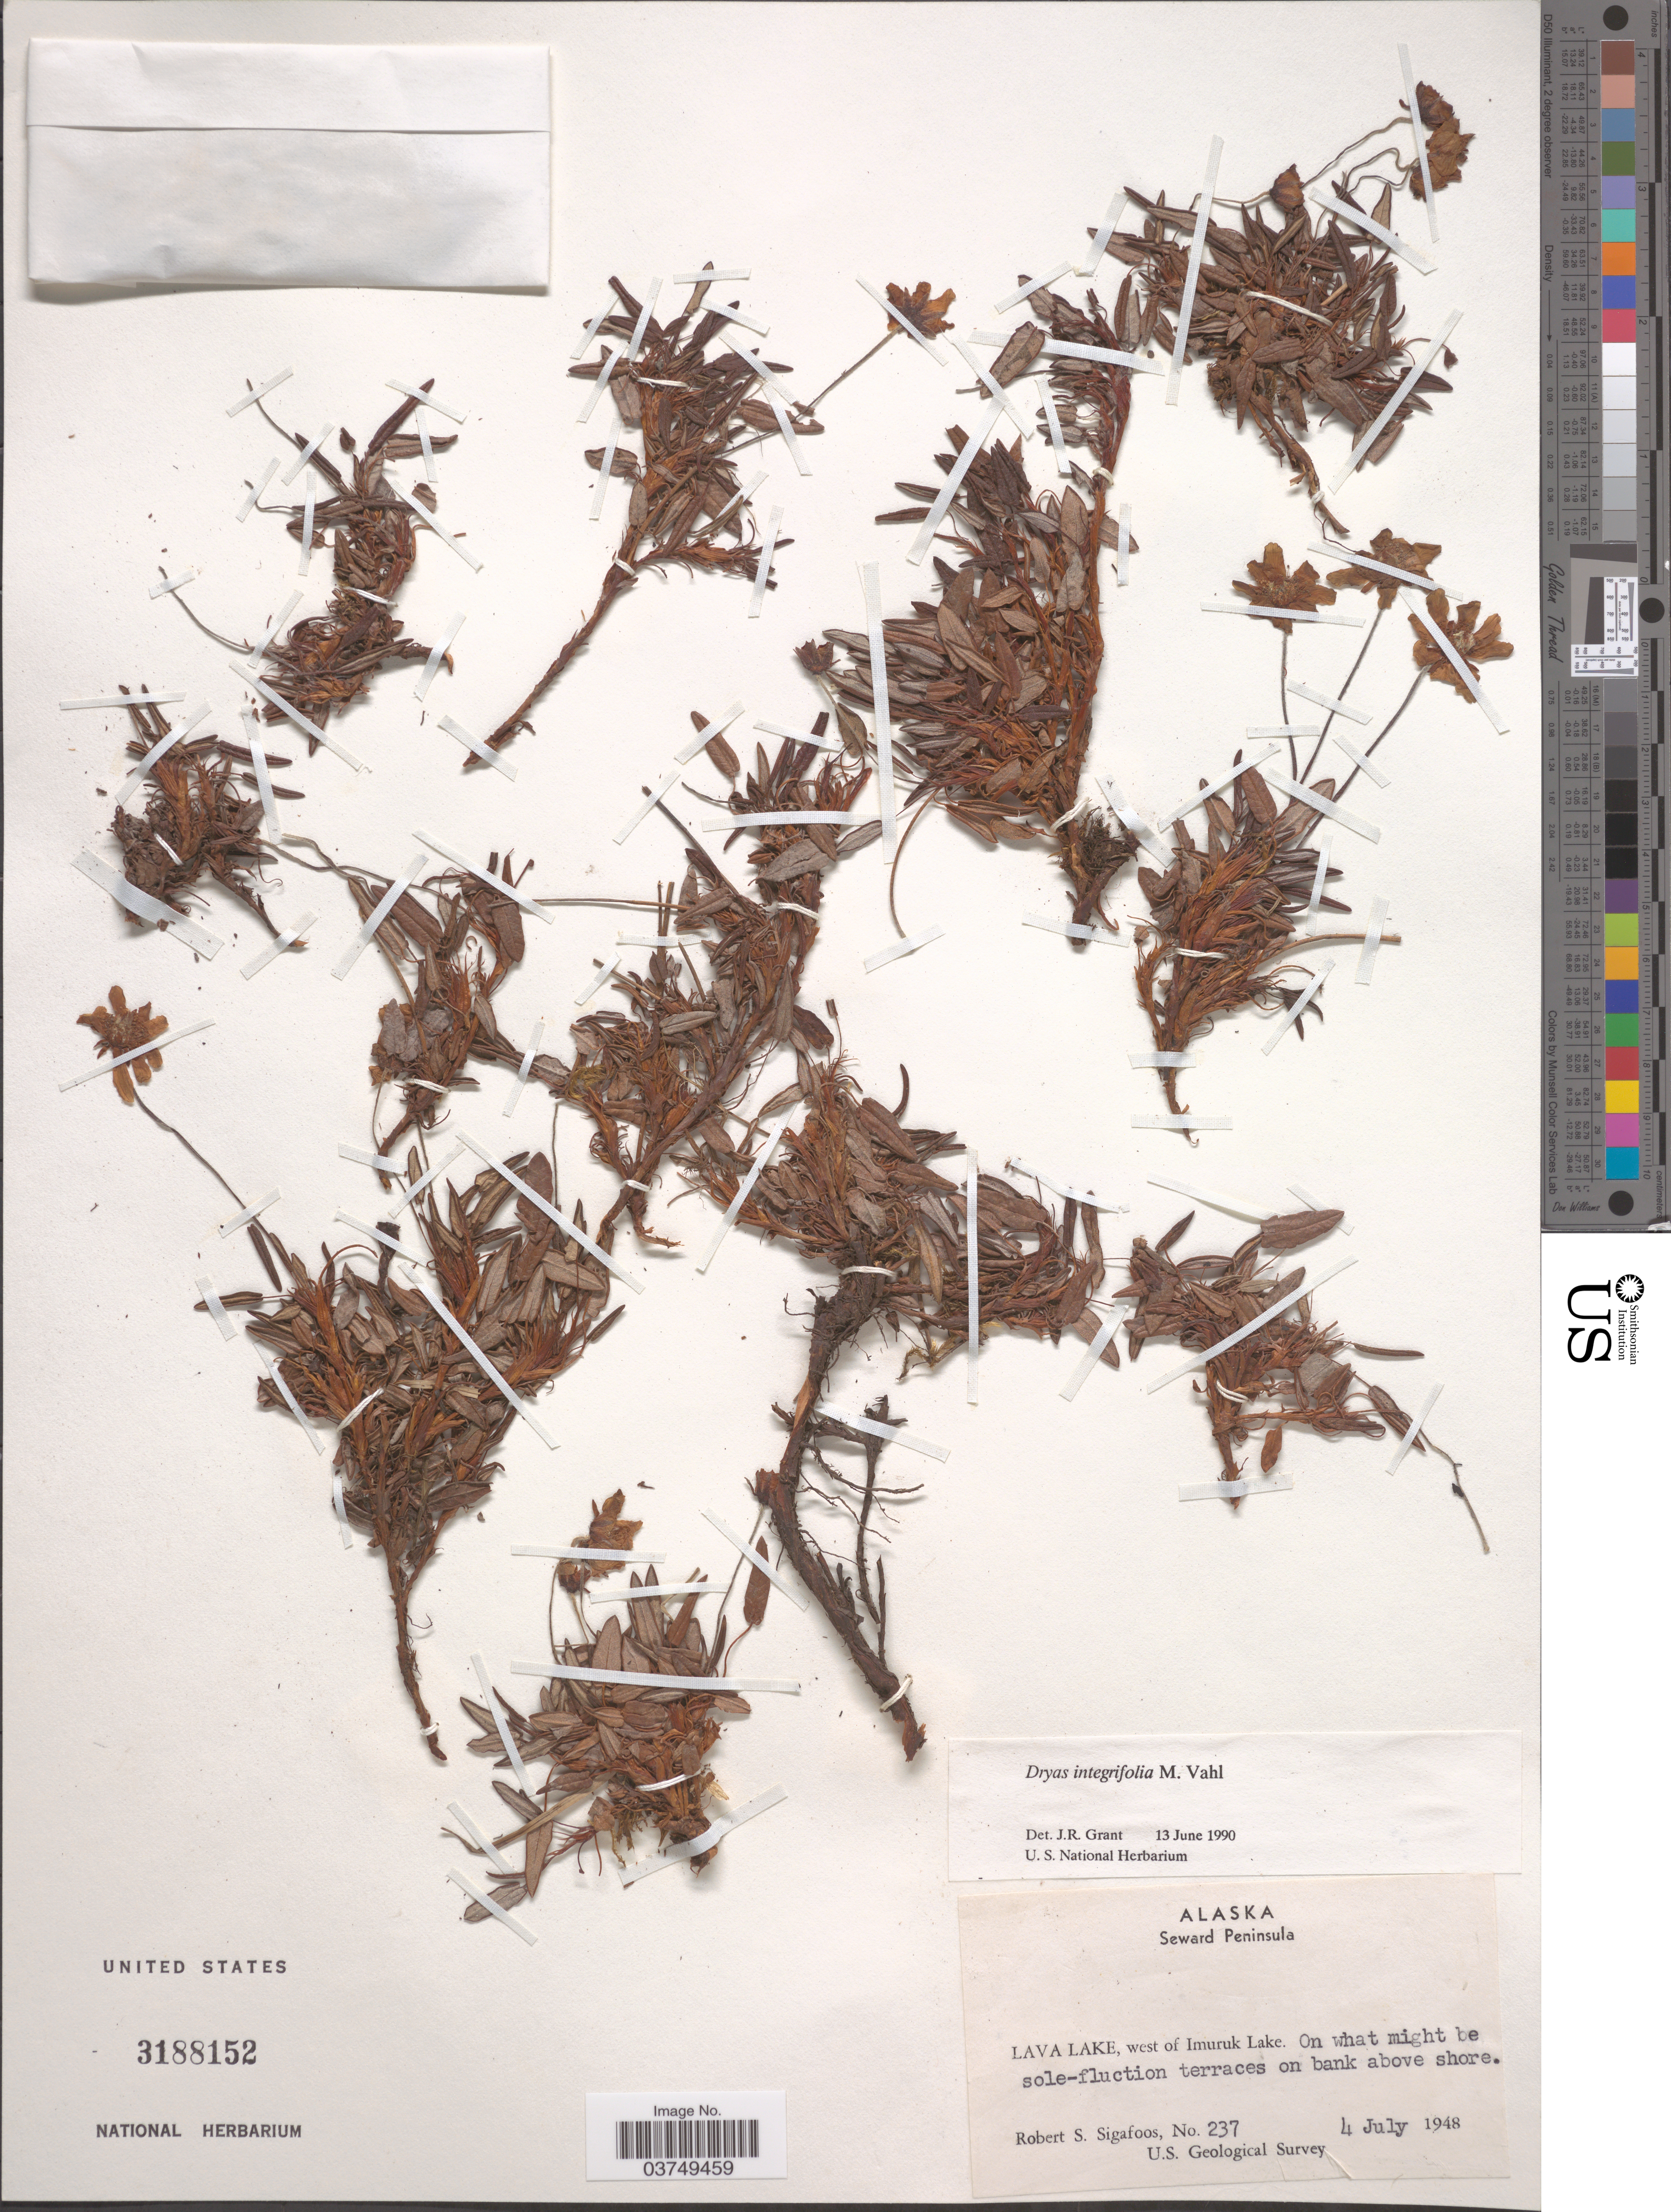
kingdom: Plantae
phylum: Tracheophyta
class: Magnoliopsida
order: Rosales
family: Rosaceae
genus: Dryas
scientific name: Dryas integrifolia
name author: Vahl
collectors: R. Sigafoos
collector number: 237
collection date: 1948-07-04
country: United States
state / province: Alaska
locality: Seward Peninsula. Lava Lake, west of Imuruk Lake.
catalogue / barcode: US 3188152